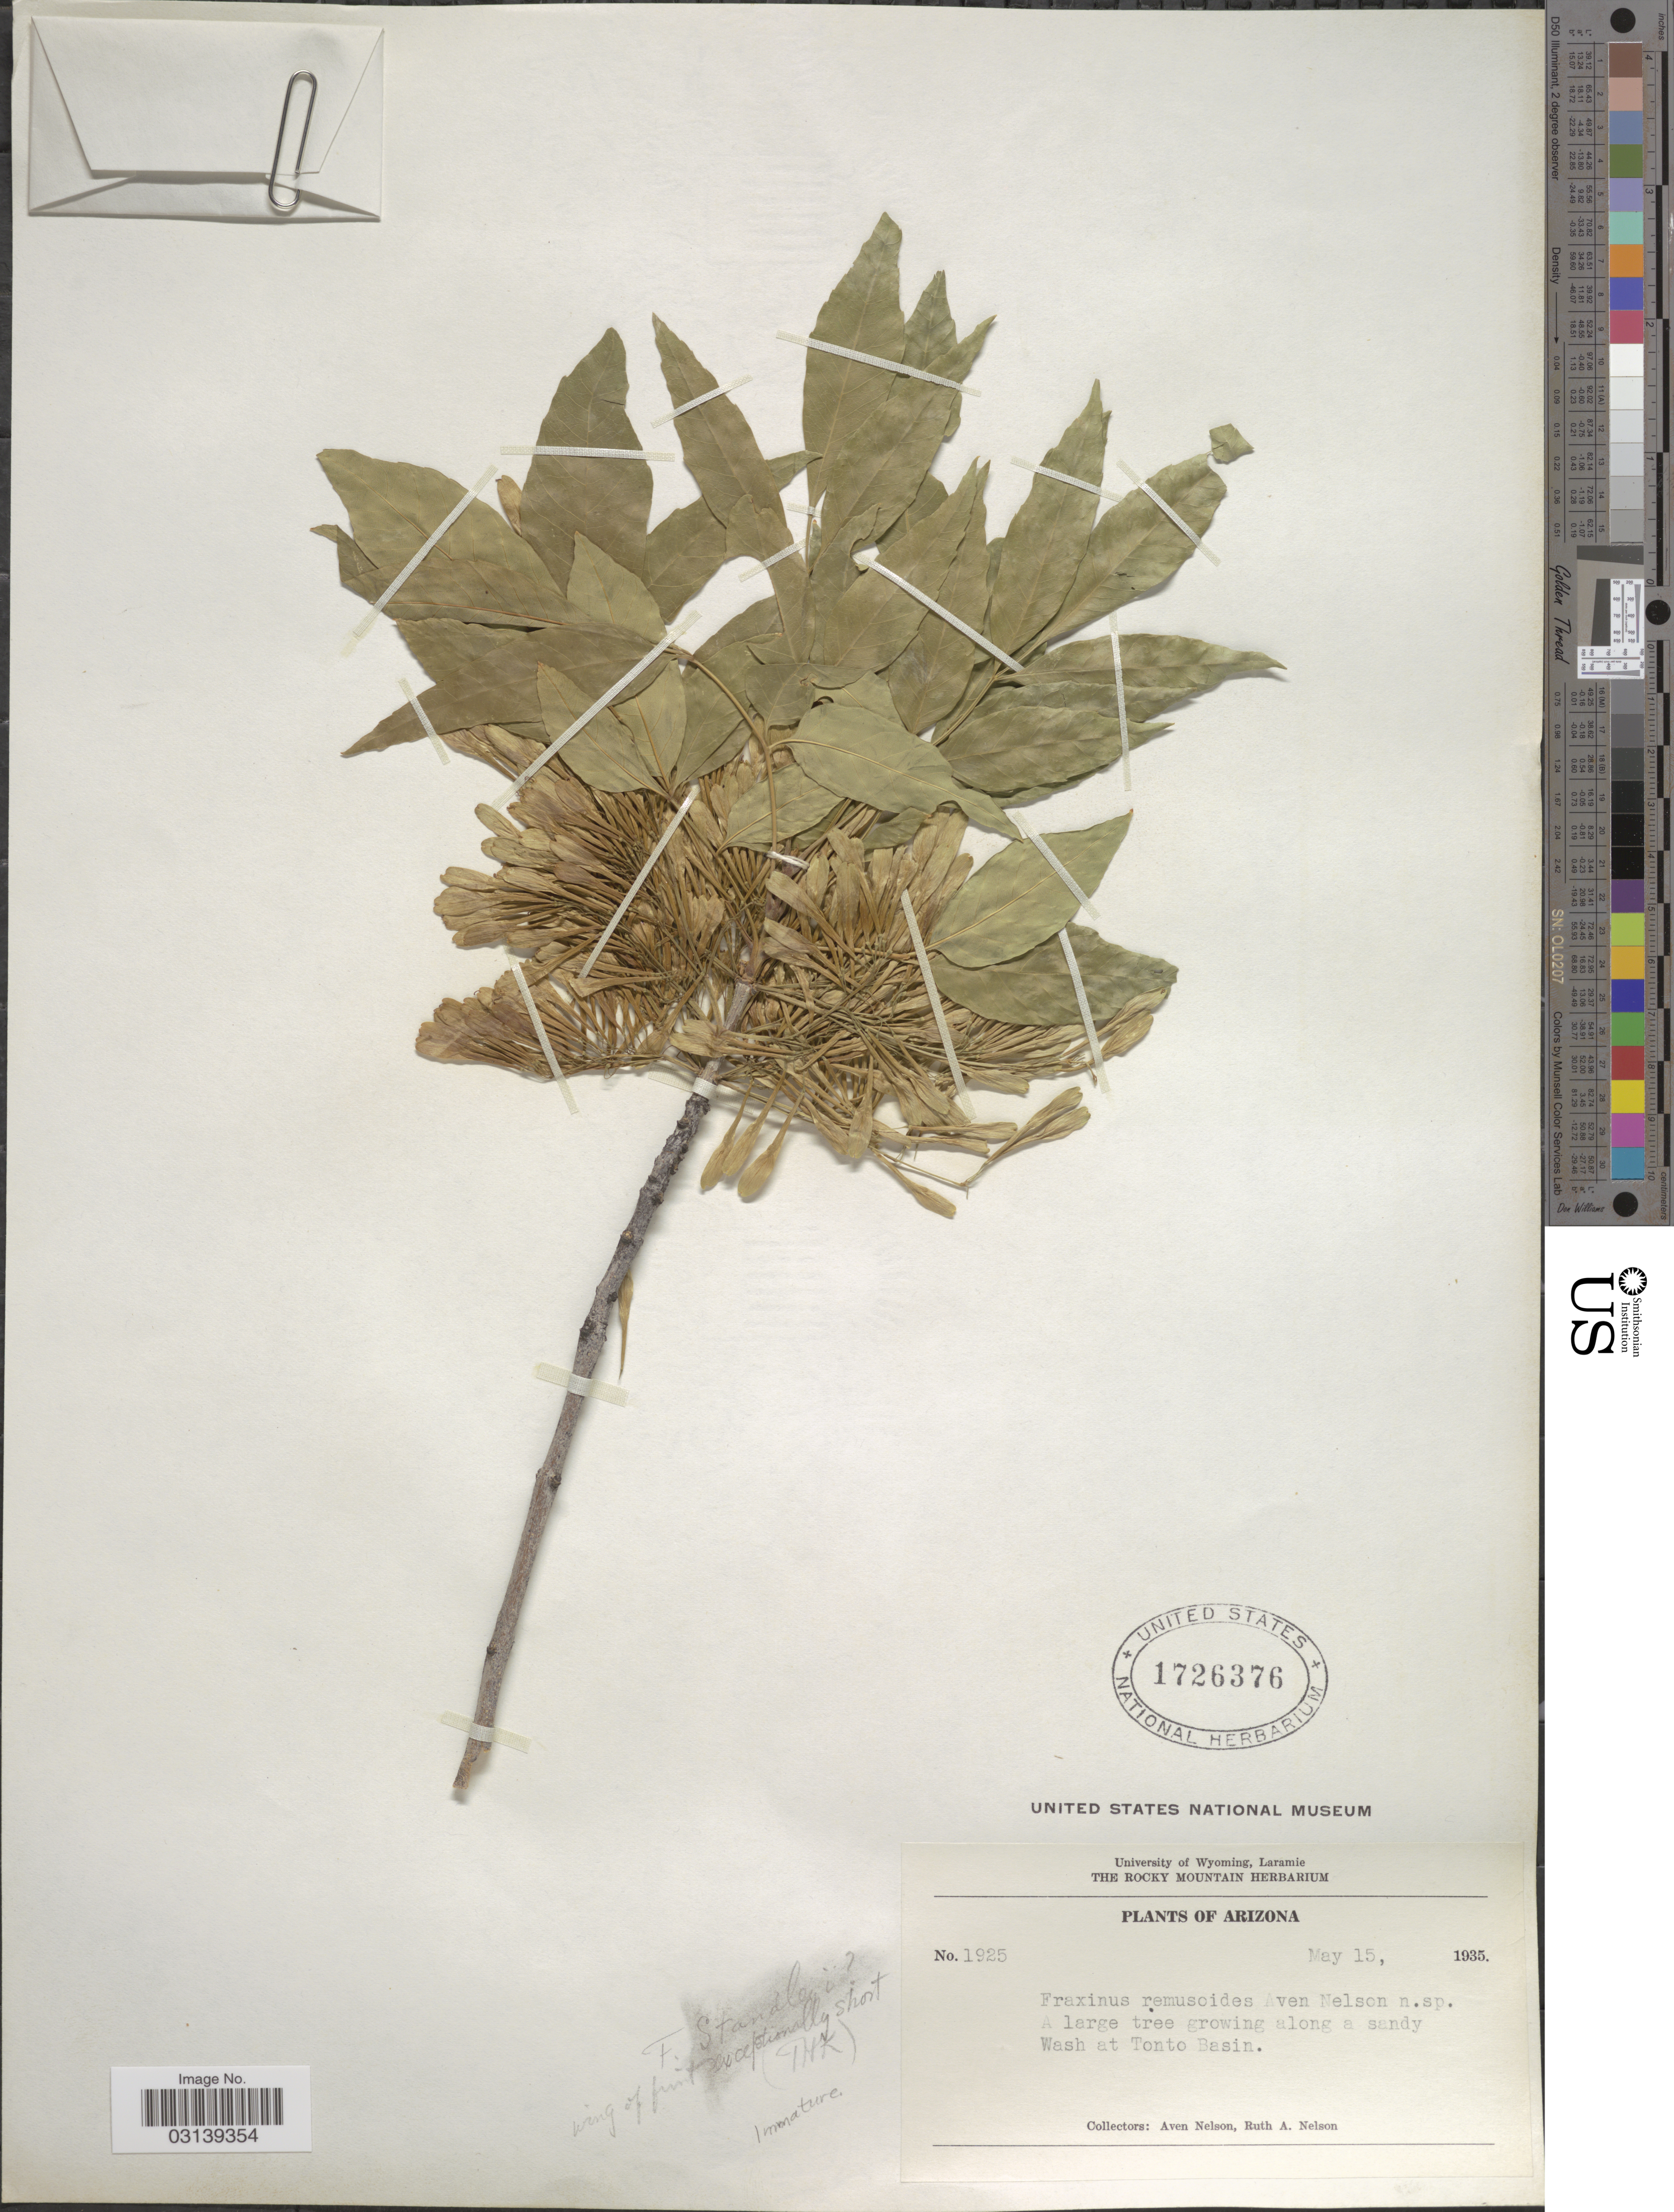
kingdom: Plantae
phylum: Tracheophyta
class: Magnoliopsida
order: Lamiales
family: Oleaceae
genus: Fraxinus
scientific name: Fraxinus velutina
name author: Torr.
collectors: A. Nelson & R. A. Nelson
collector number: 1925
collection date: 1935-05-15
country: United States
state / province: Arizona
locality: A large tree growing along a sandy Wash at Tonto Basin.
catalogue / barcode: US 1726376